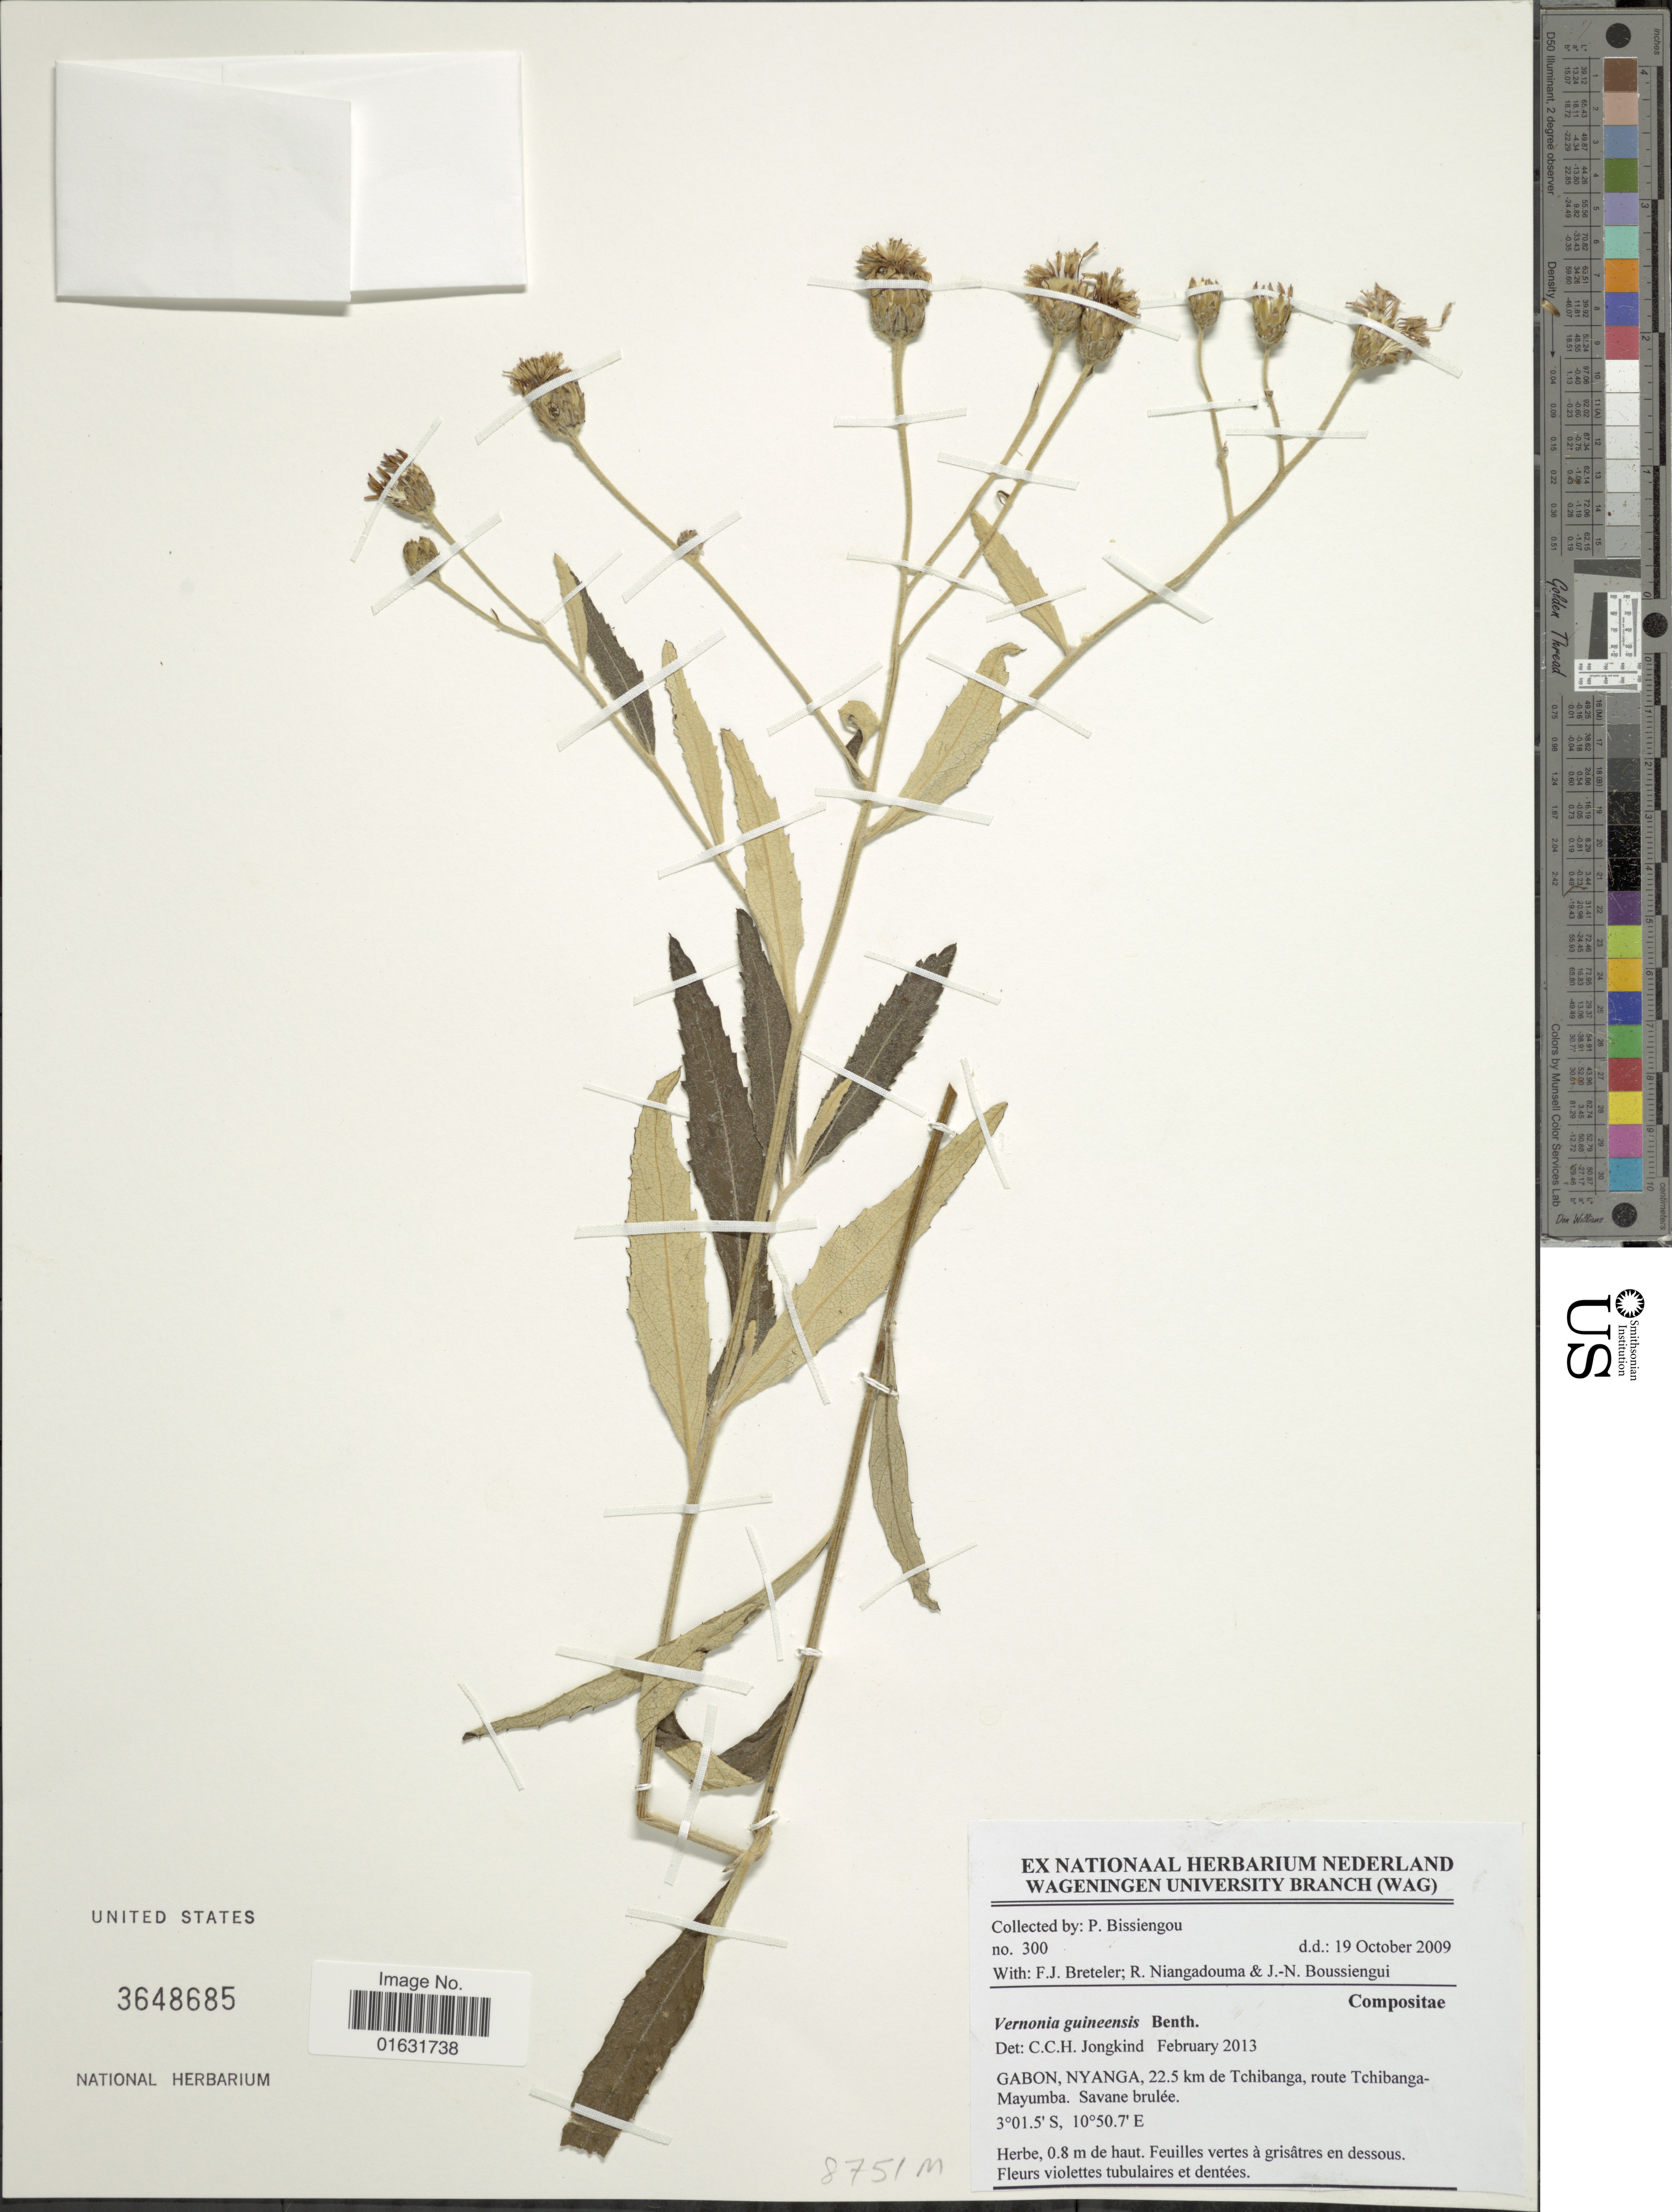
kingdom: Plantae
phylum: Tracheophyta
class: Magnoliopsida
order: Asterales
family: Asteraceae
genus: Baccharoides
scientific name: Baccharoides guineensis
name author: (Benth. in Benth. & Hook. f.) H. Rob.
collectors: P. Bissiengou, F. J. Breteler, R. Niangadouma & J. Boussiengui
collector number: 300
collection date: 2009-10-19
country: Gabon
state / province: Nyanga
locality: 22.5 km de Tchibanga, route Tchibanga-Mayumba, Savane brulee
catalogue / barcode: US 3689685